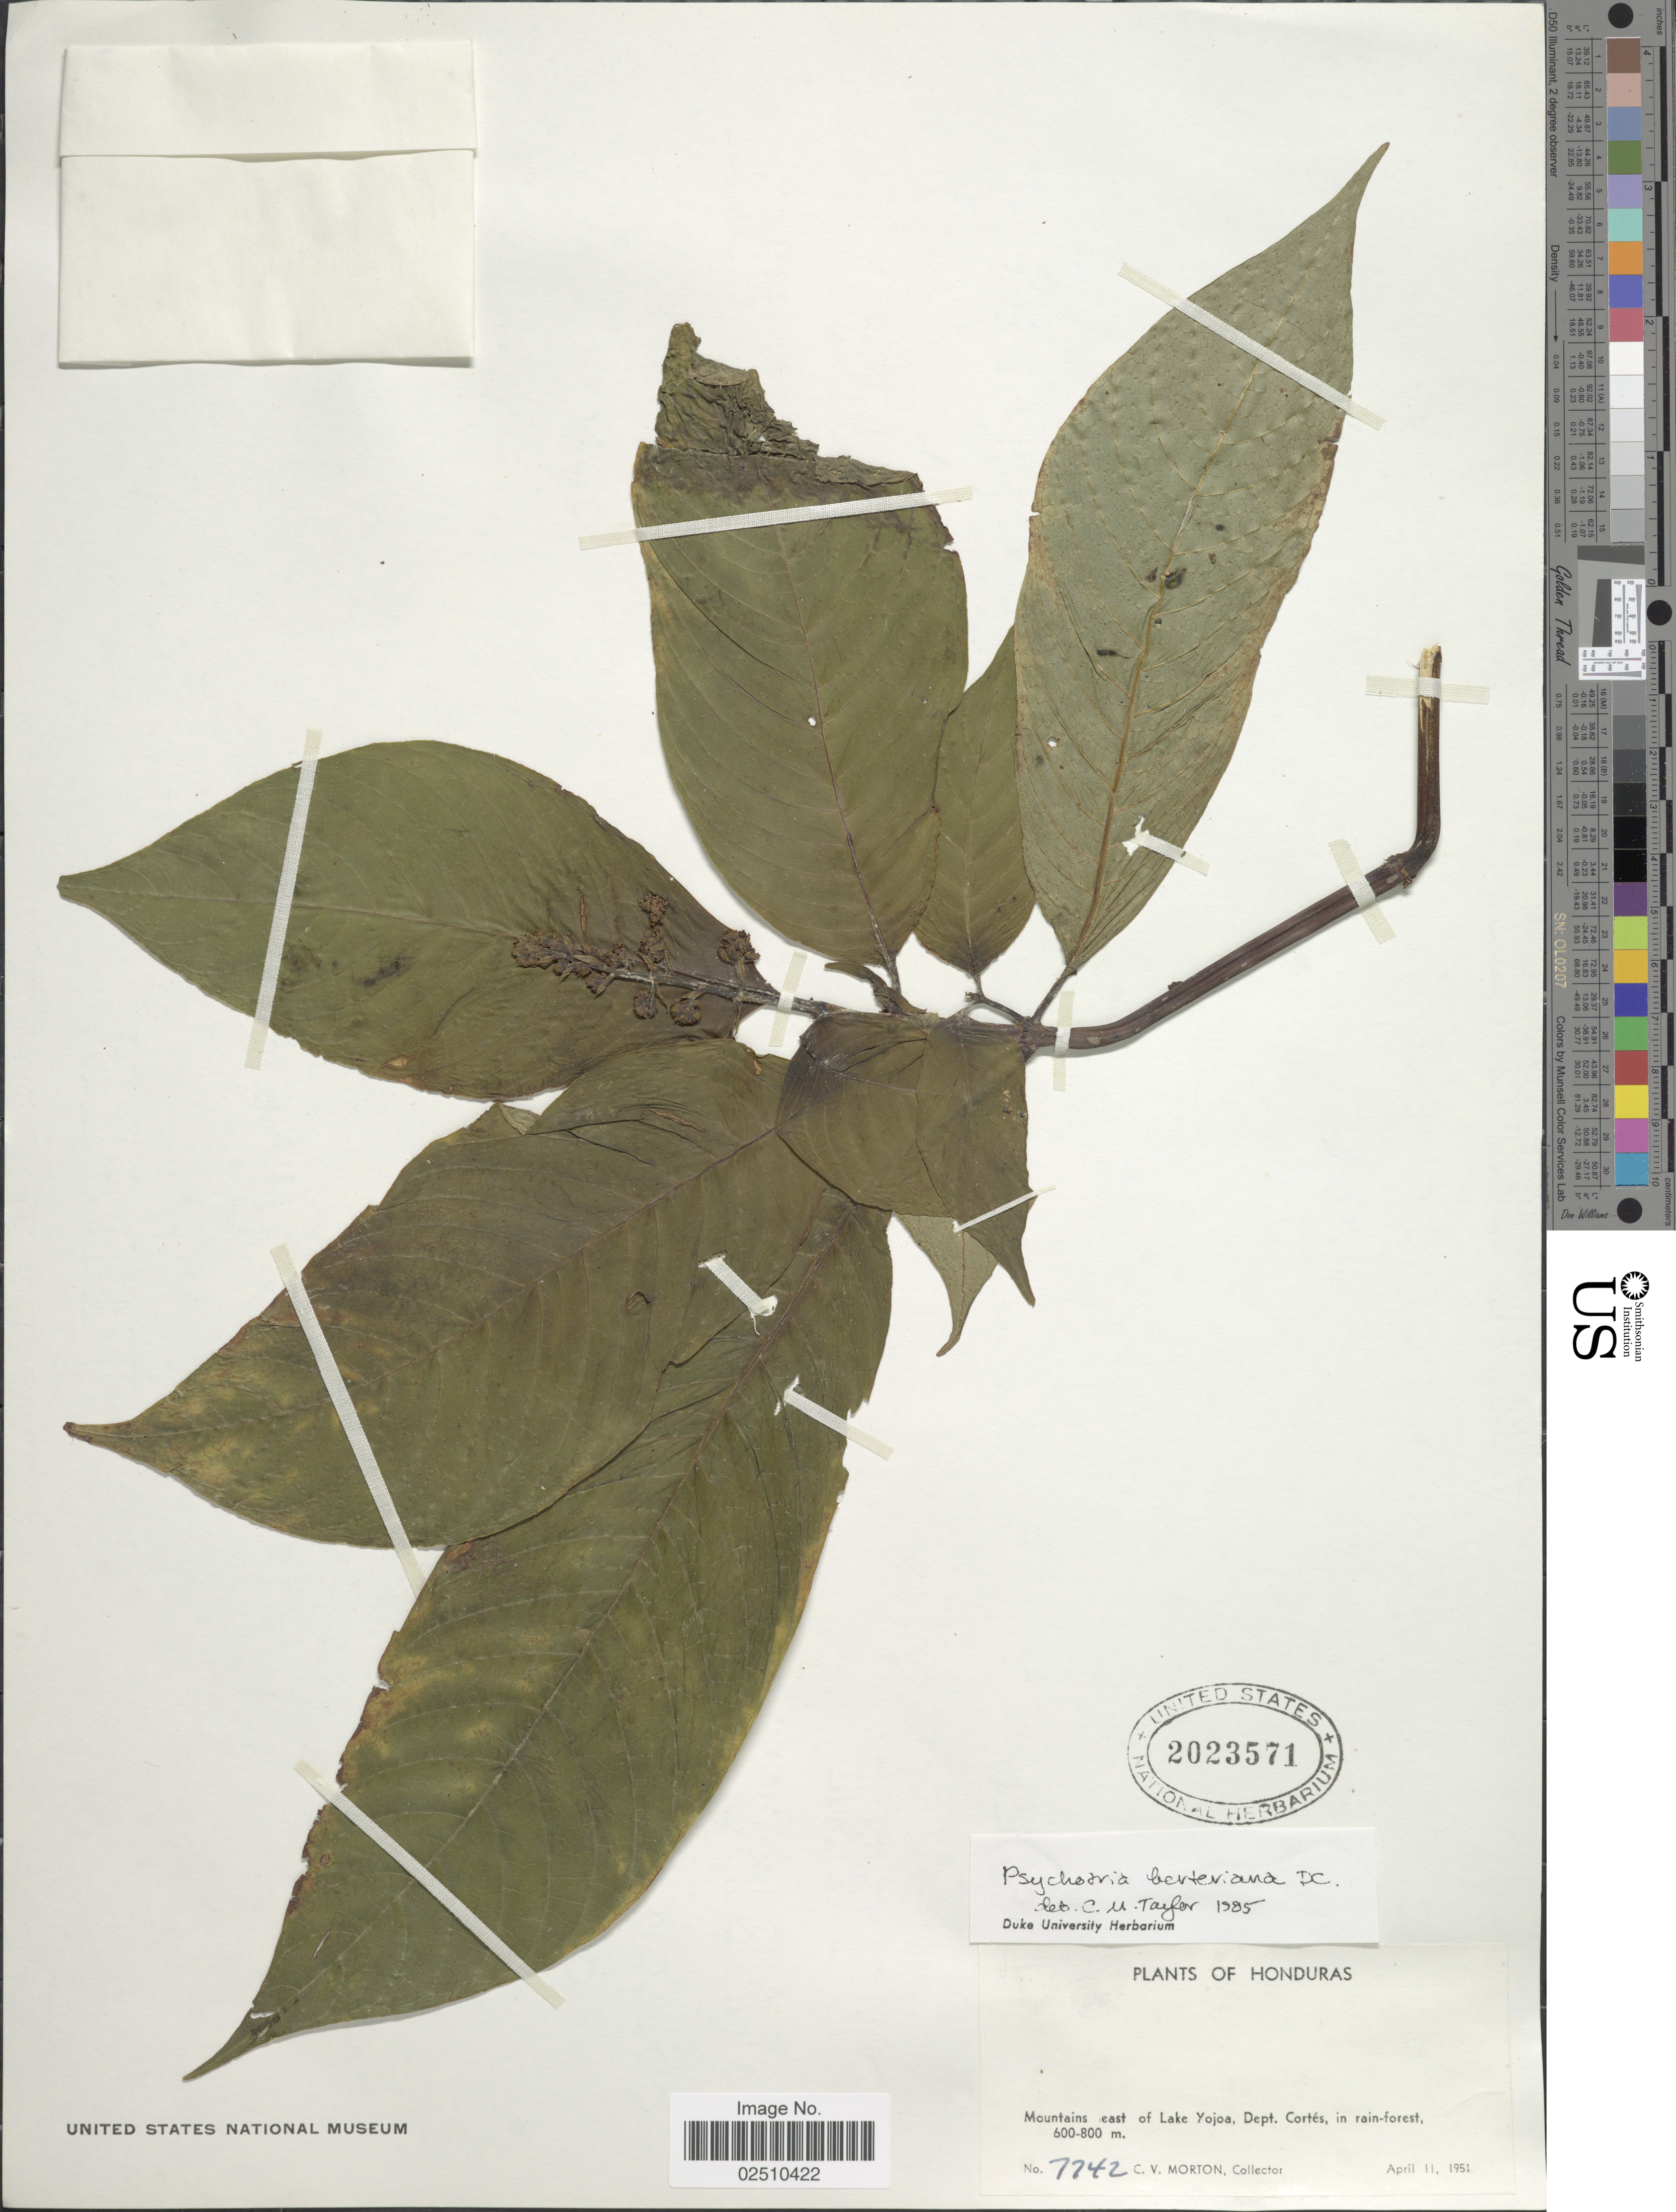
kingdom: Plantae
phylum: Tracheophyta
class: Magnoliopsida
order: Gentianales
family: Rubiaceae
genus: Psychotria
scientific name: Psychotria berteroana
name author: DC.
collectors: C. V. Morton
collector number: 7742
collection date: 1951-04-11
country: Honduras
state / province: Cortés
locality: Mountains east of Lake Yojoa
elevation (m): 600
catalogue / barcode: US 2023571